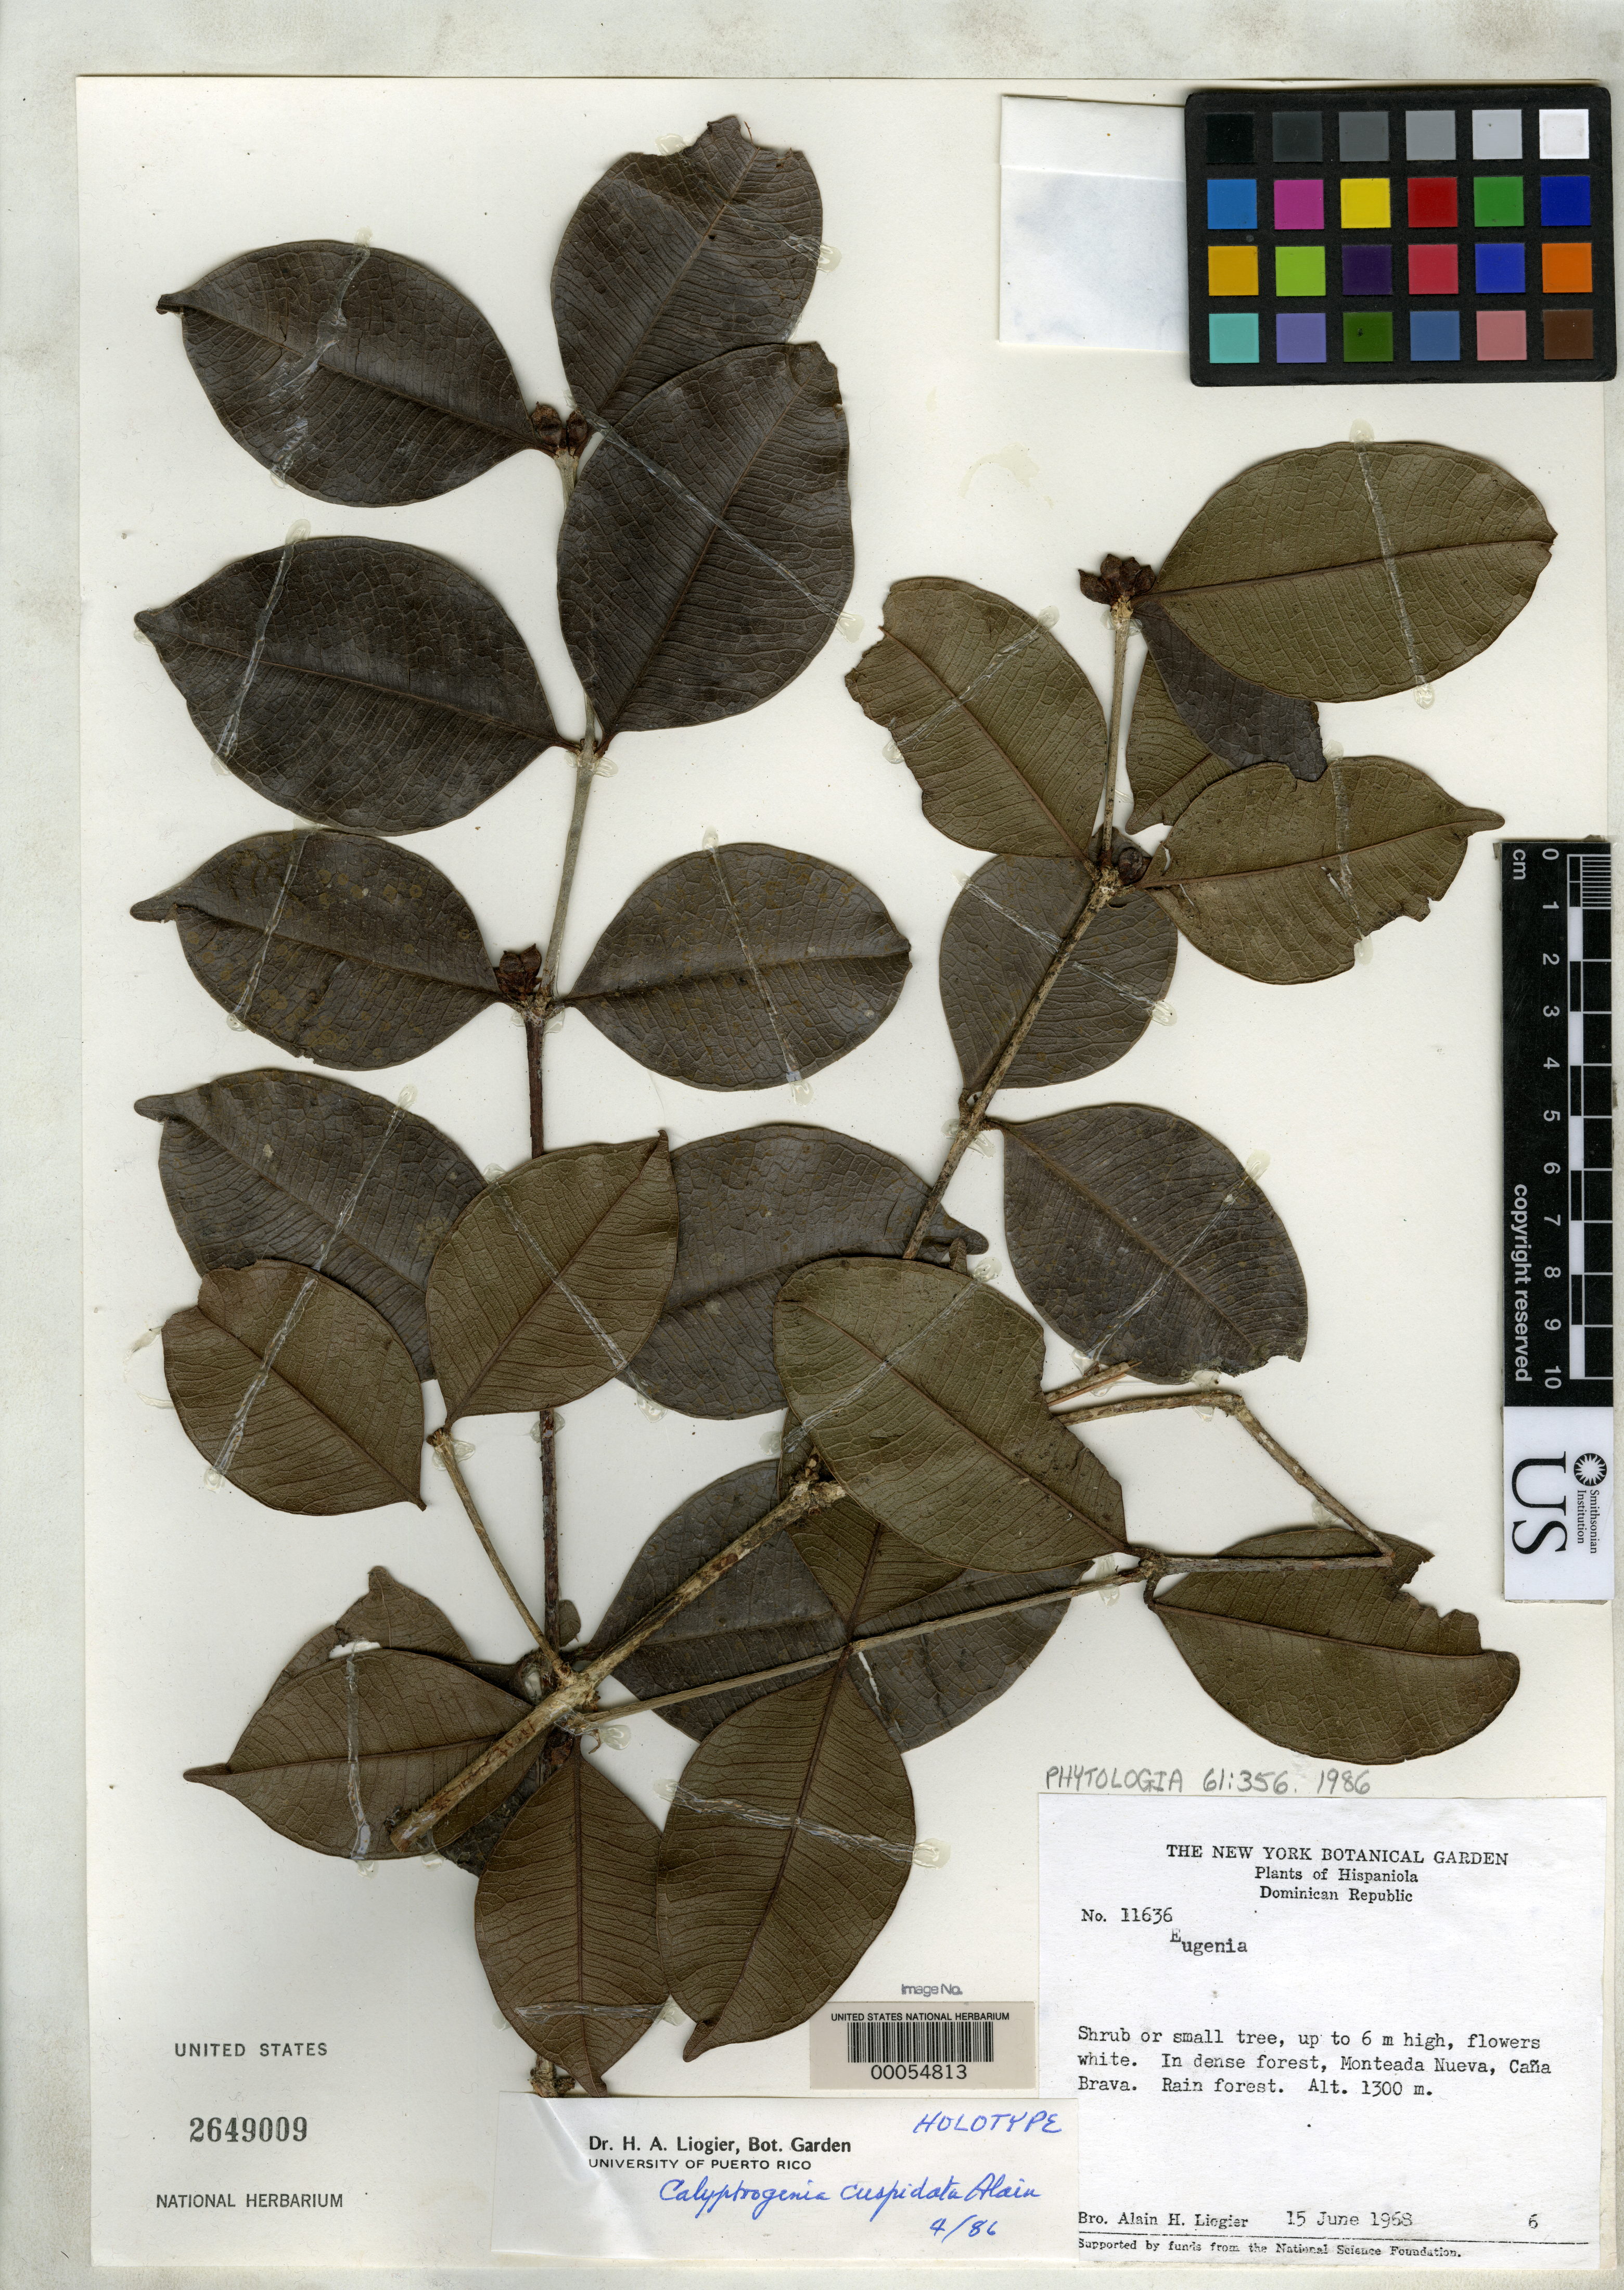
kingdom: Plantae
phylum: Tracheophyta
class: Magnoliopsida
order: Myrtales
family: Myrtaceae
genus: Calyptrogenia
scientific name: Calyptrogenia cuspidata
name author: Alain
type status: Holotype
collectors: A. H. Liogier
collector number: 11636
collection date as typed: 15 Jun 1968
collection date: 1968-06-15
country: Dominican Republic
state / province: Barahona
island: Hispaniola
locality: Monteada Nueva, Cana Brava.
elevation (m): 1300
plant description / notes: Erroneously recorded as Calyptranthes cuspidata Alain, corrected Feb. 2020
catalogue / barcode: US 2649009